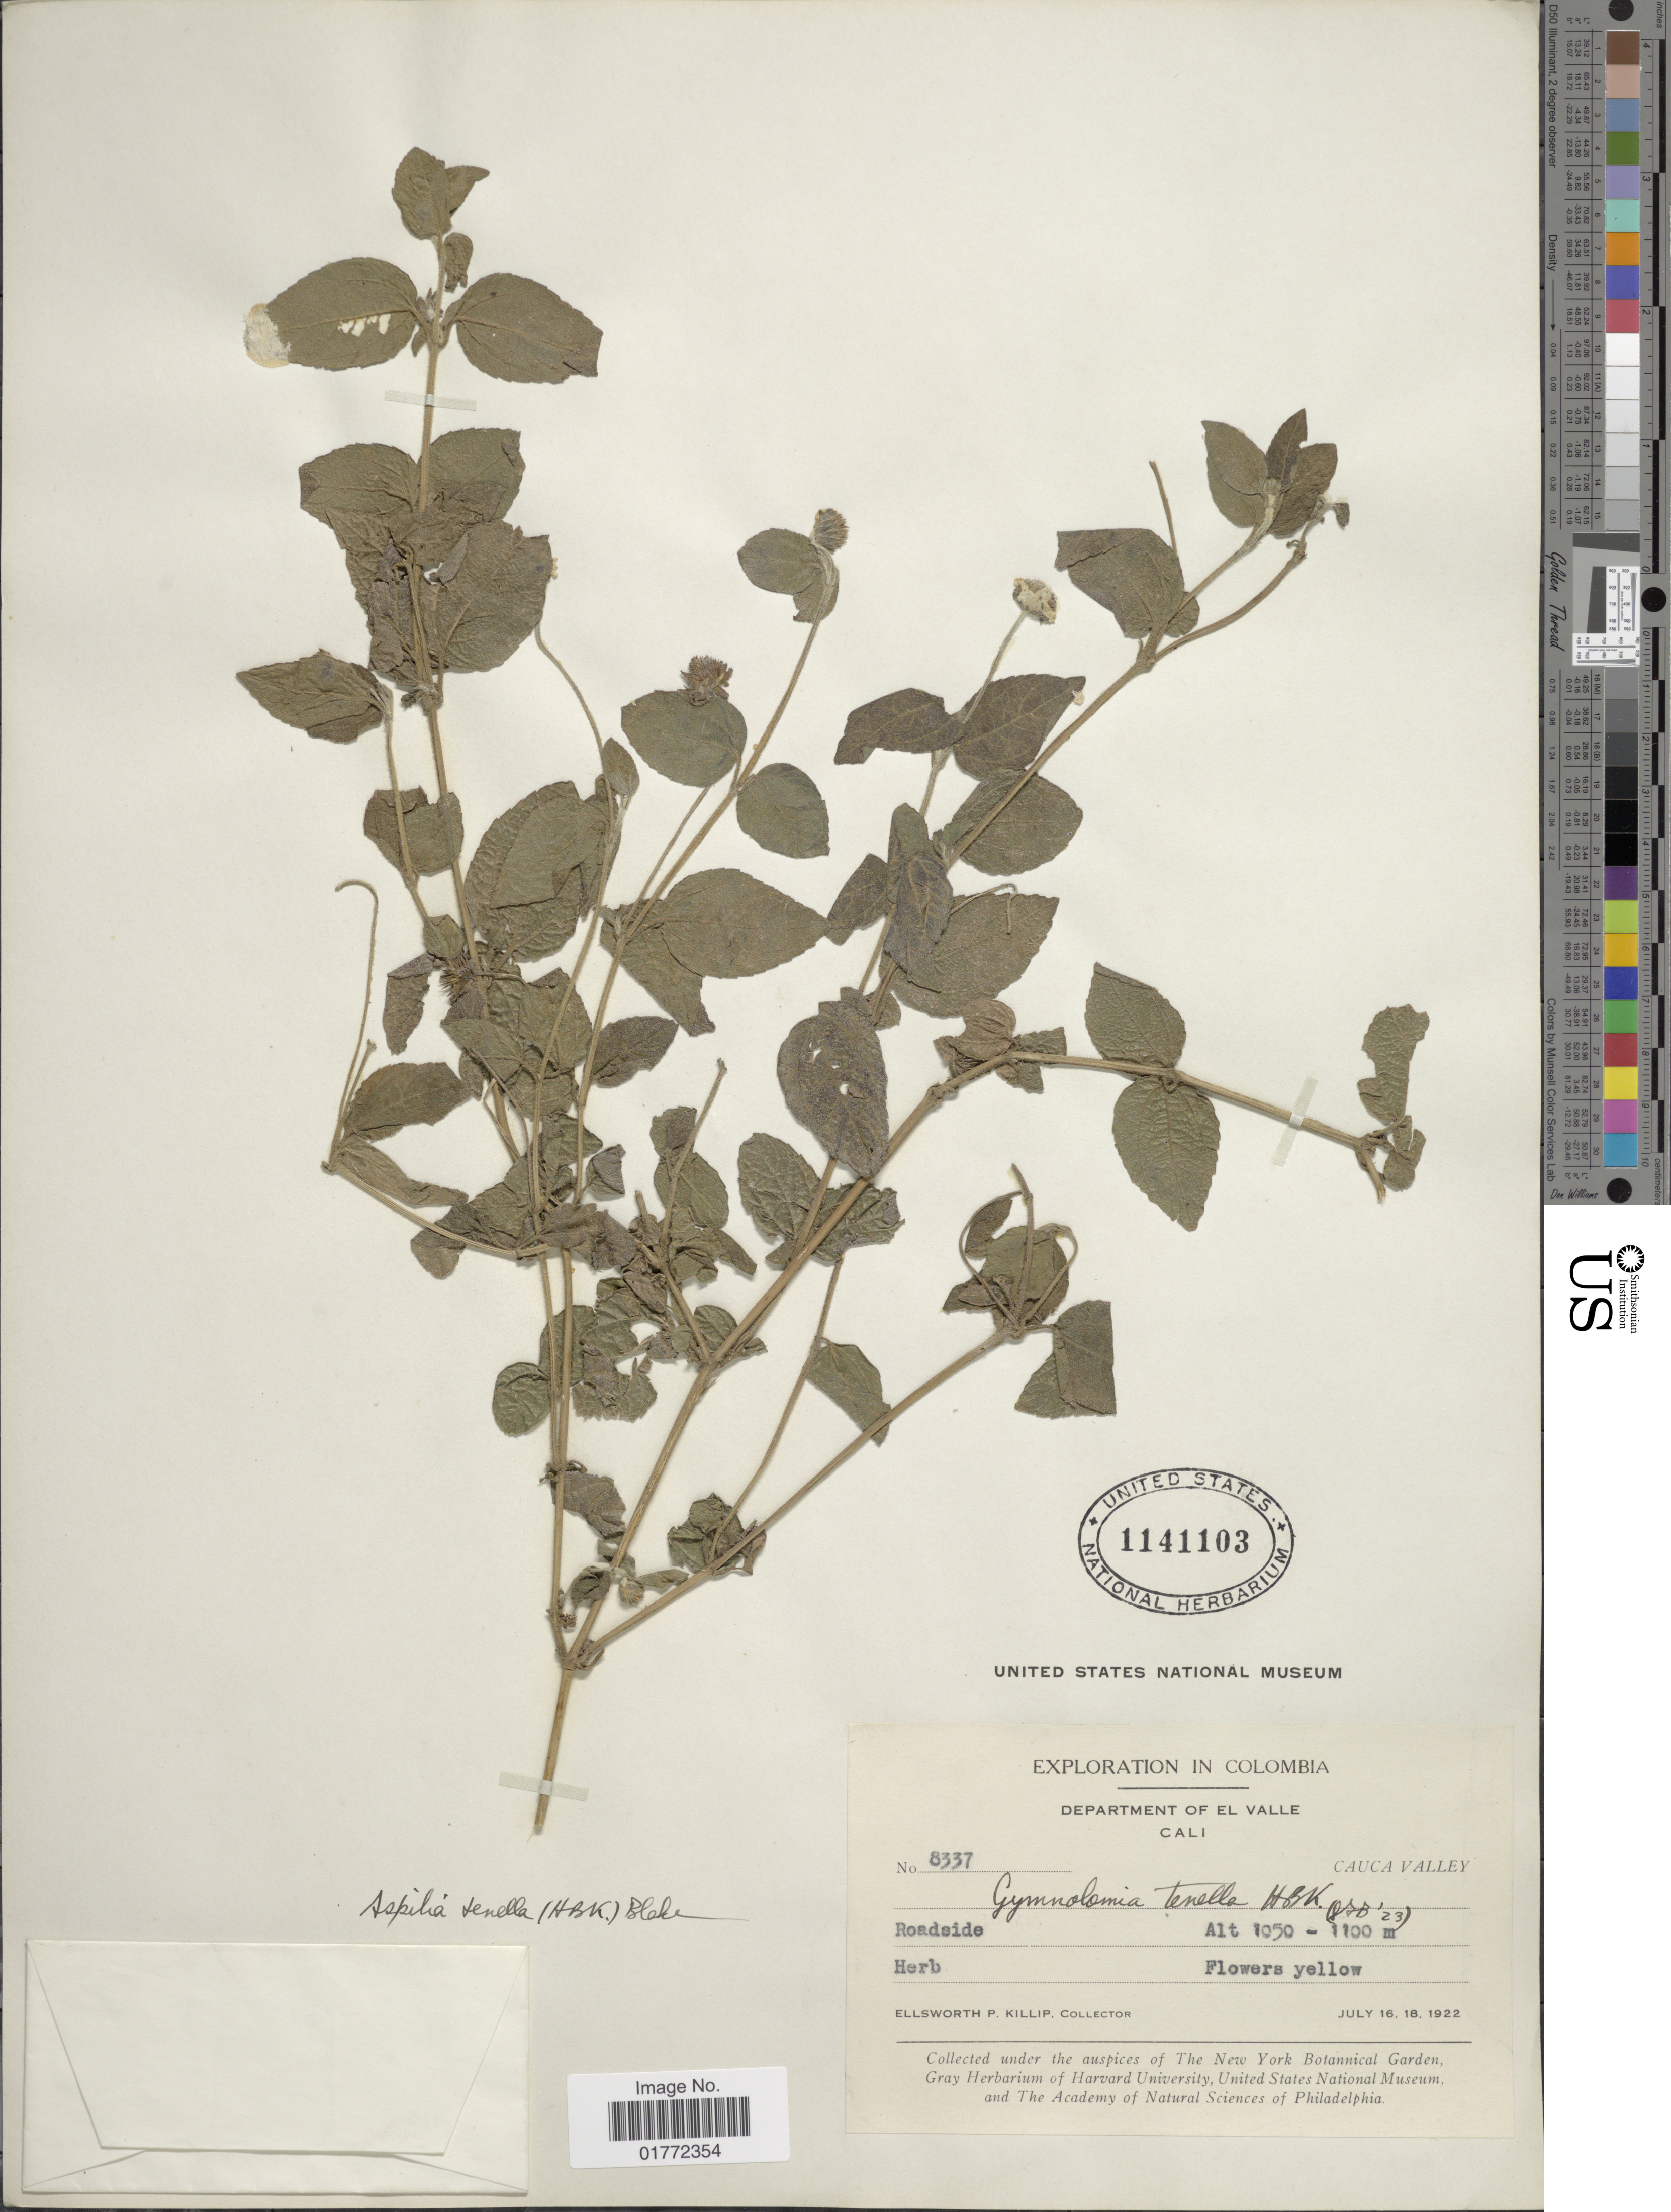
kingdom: Plantae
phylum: Tracheophyta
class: Magnoliopsida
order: Asterales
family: Asteraceae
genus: Eleutheranthera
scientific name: Eleutheranthera tenella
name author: (Kunth) H. Rob.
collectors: E. P. Killip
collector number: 8337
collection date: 1922-07-16/1922-07-18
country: Colombia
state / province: Valle del Cauca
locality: Department of El Valle, Cali, Cauca Valley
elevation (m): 1050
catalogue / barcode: US 1141103